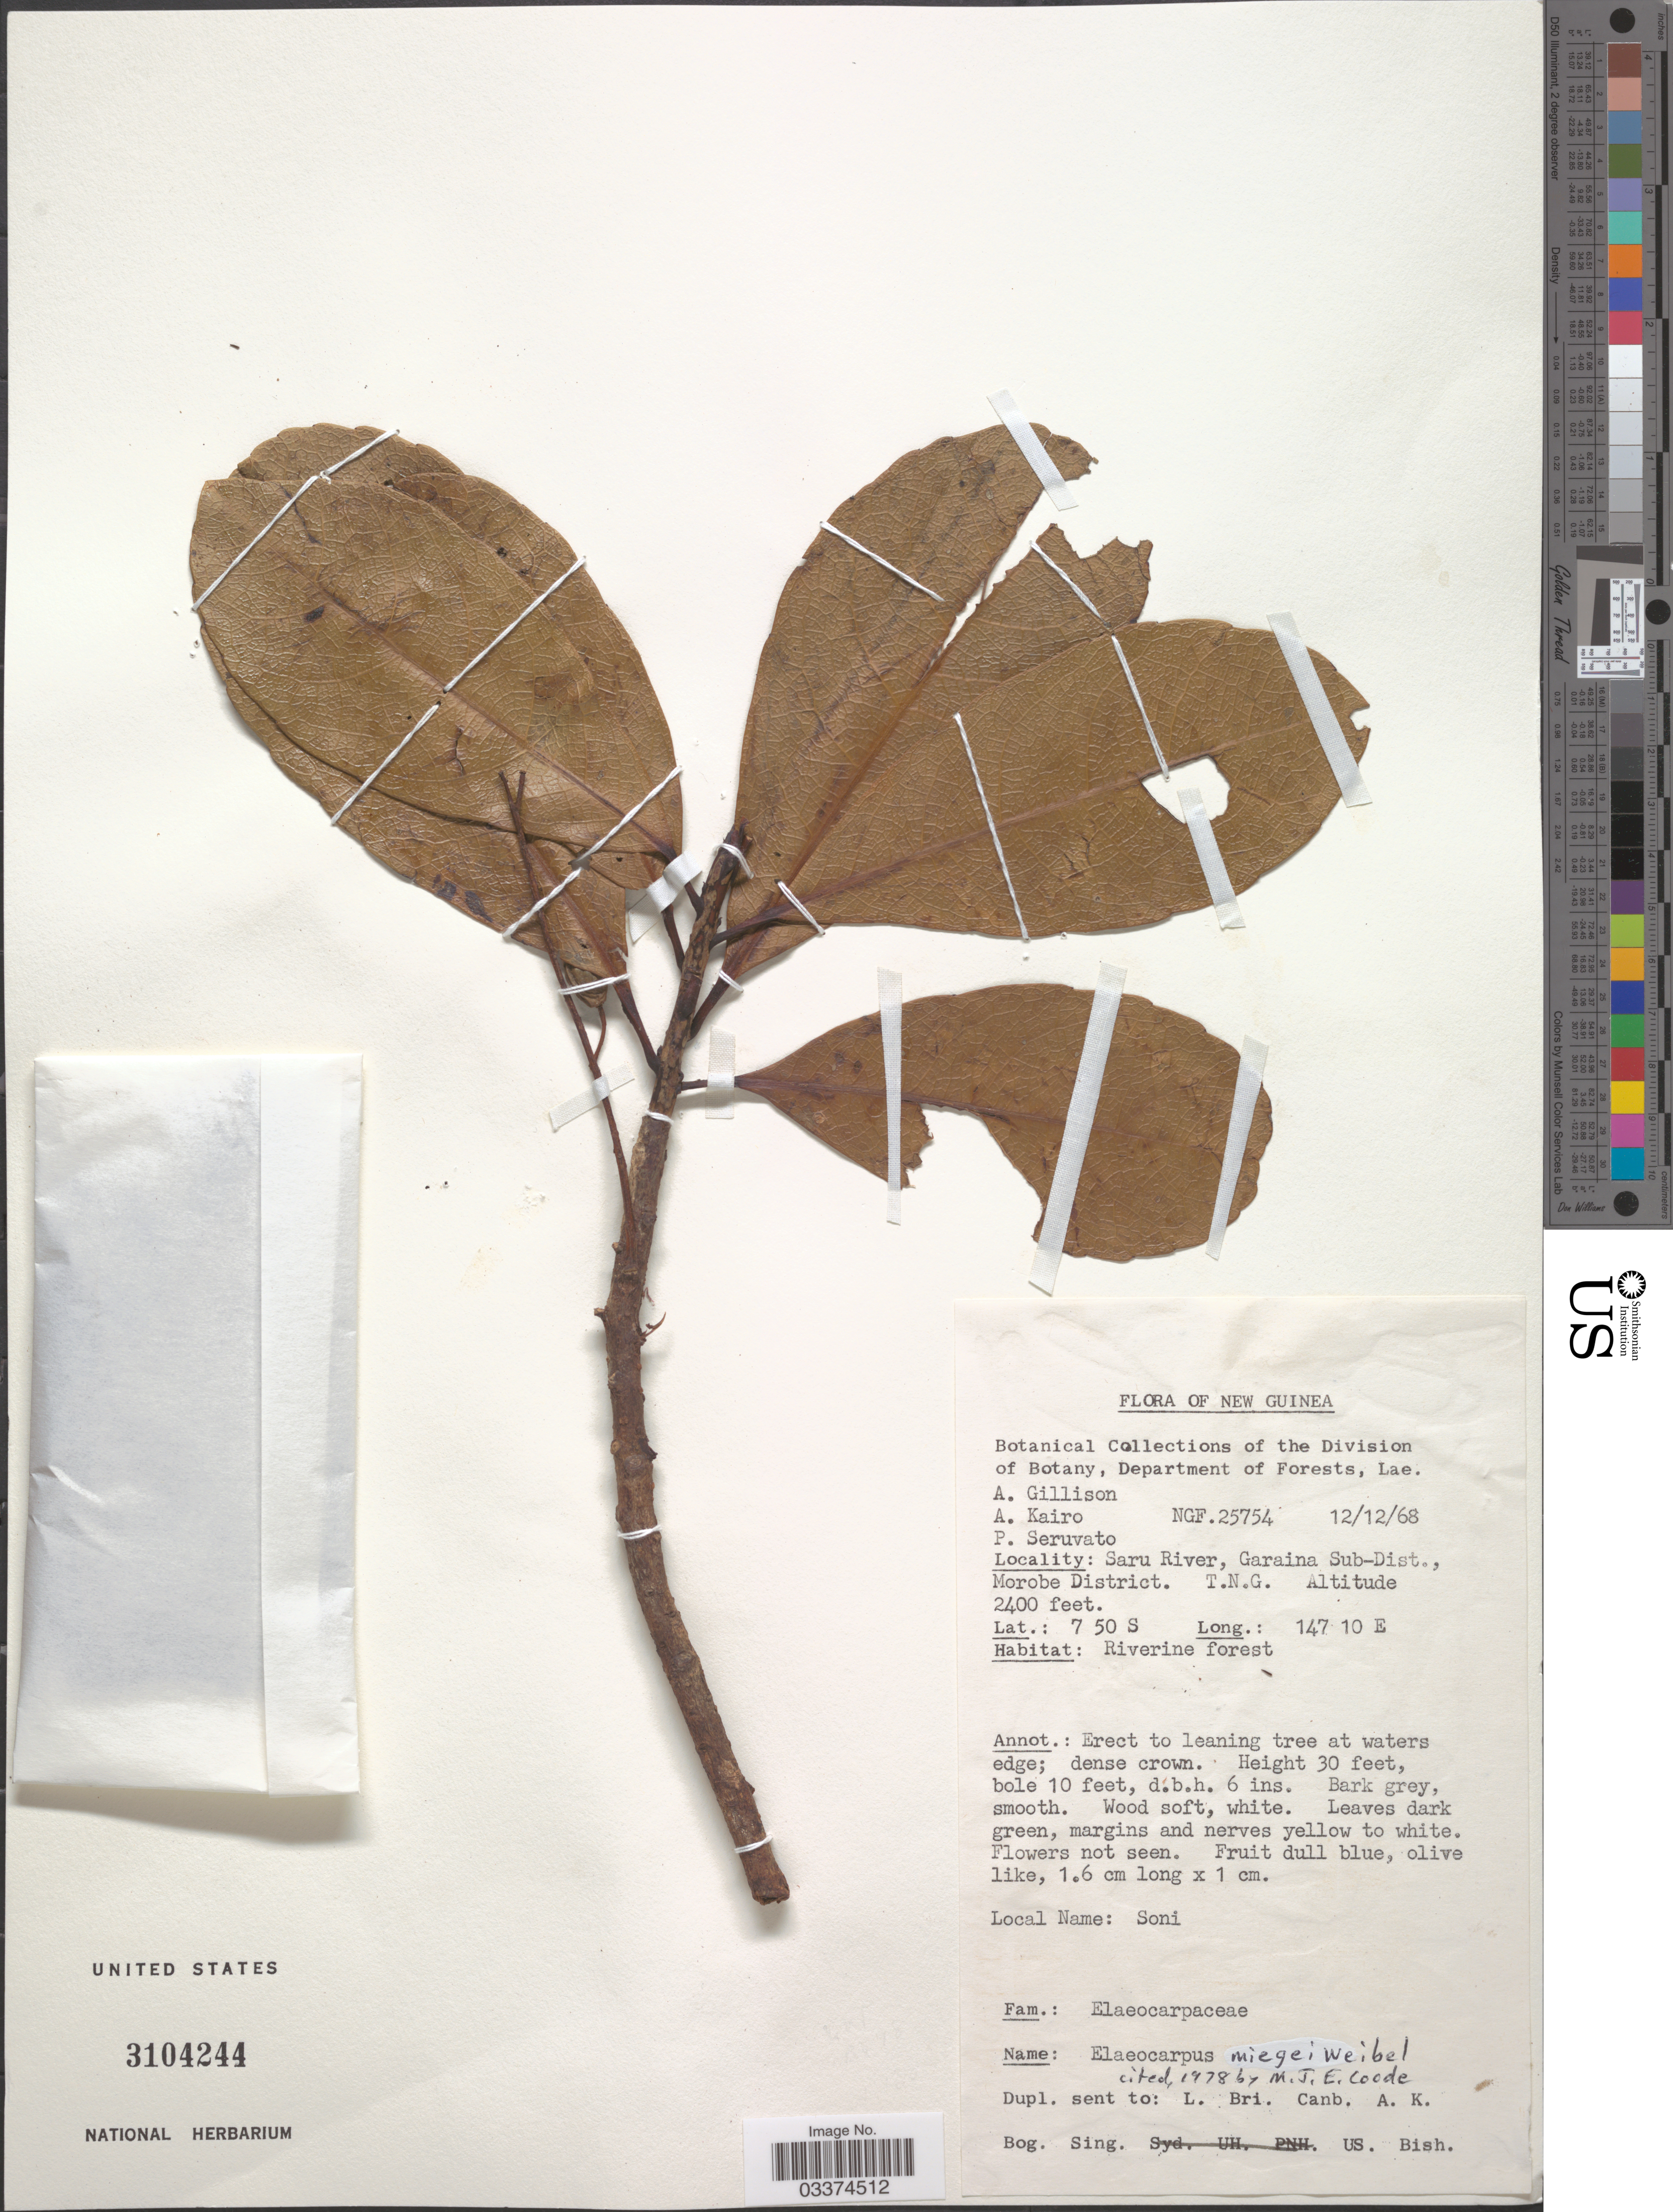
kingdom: Plantae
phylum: Tracheophyta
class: Magnoliopsida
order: Oxalidales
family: Elaeocarpaceae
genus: Elaeocarpus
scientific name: Elaeocarpus miegei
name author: Weibel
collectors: A. Gillison, A. Kairo & P. Seruvato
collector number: NGF25754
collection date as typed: Transcribed d/m/y: 12/12/68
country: Papua New Guinea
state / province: Morobe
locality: New Guinea, Saru River, Garaina Sub-Dist., Morobe District. T.N.G.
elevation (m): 732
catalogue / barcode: US 3104244